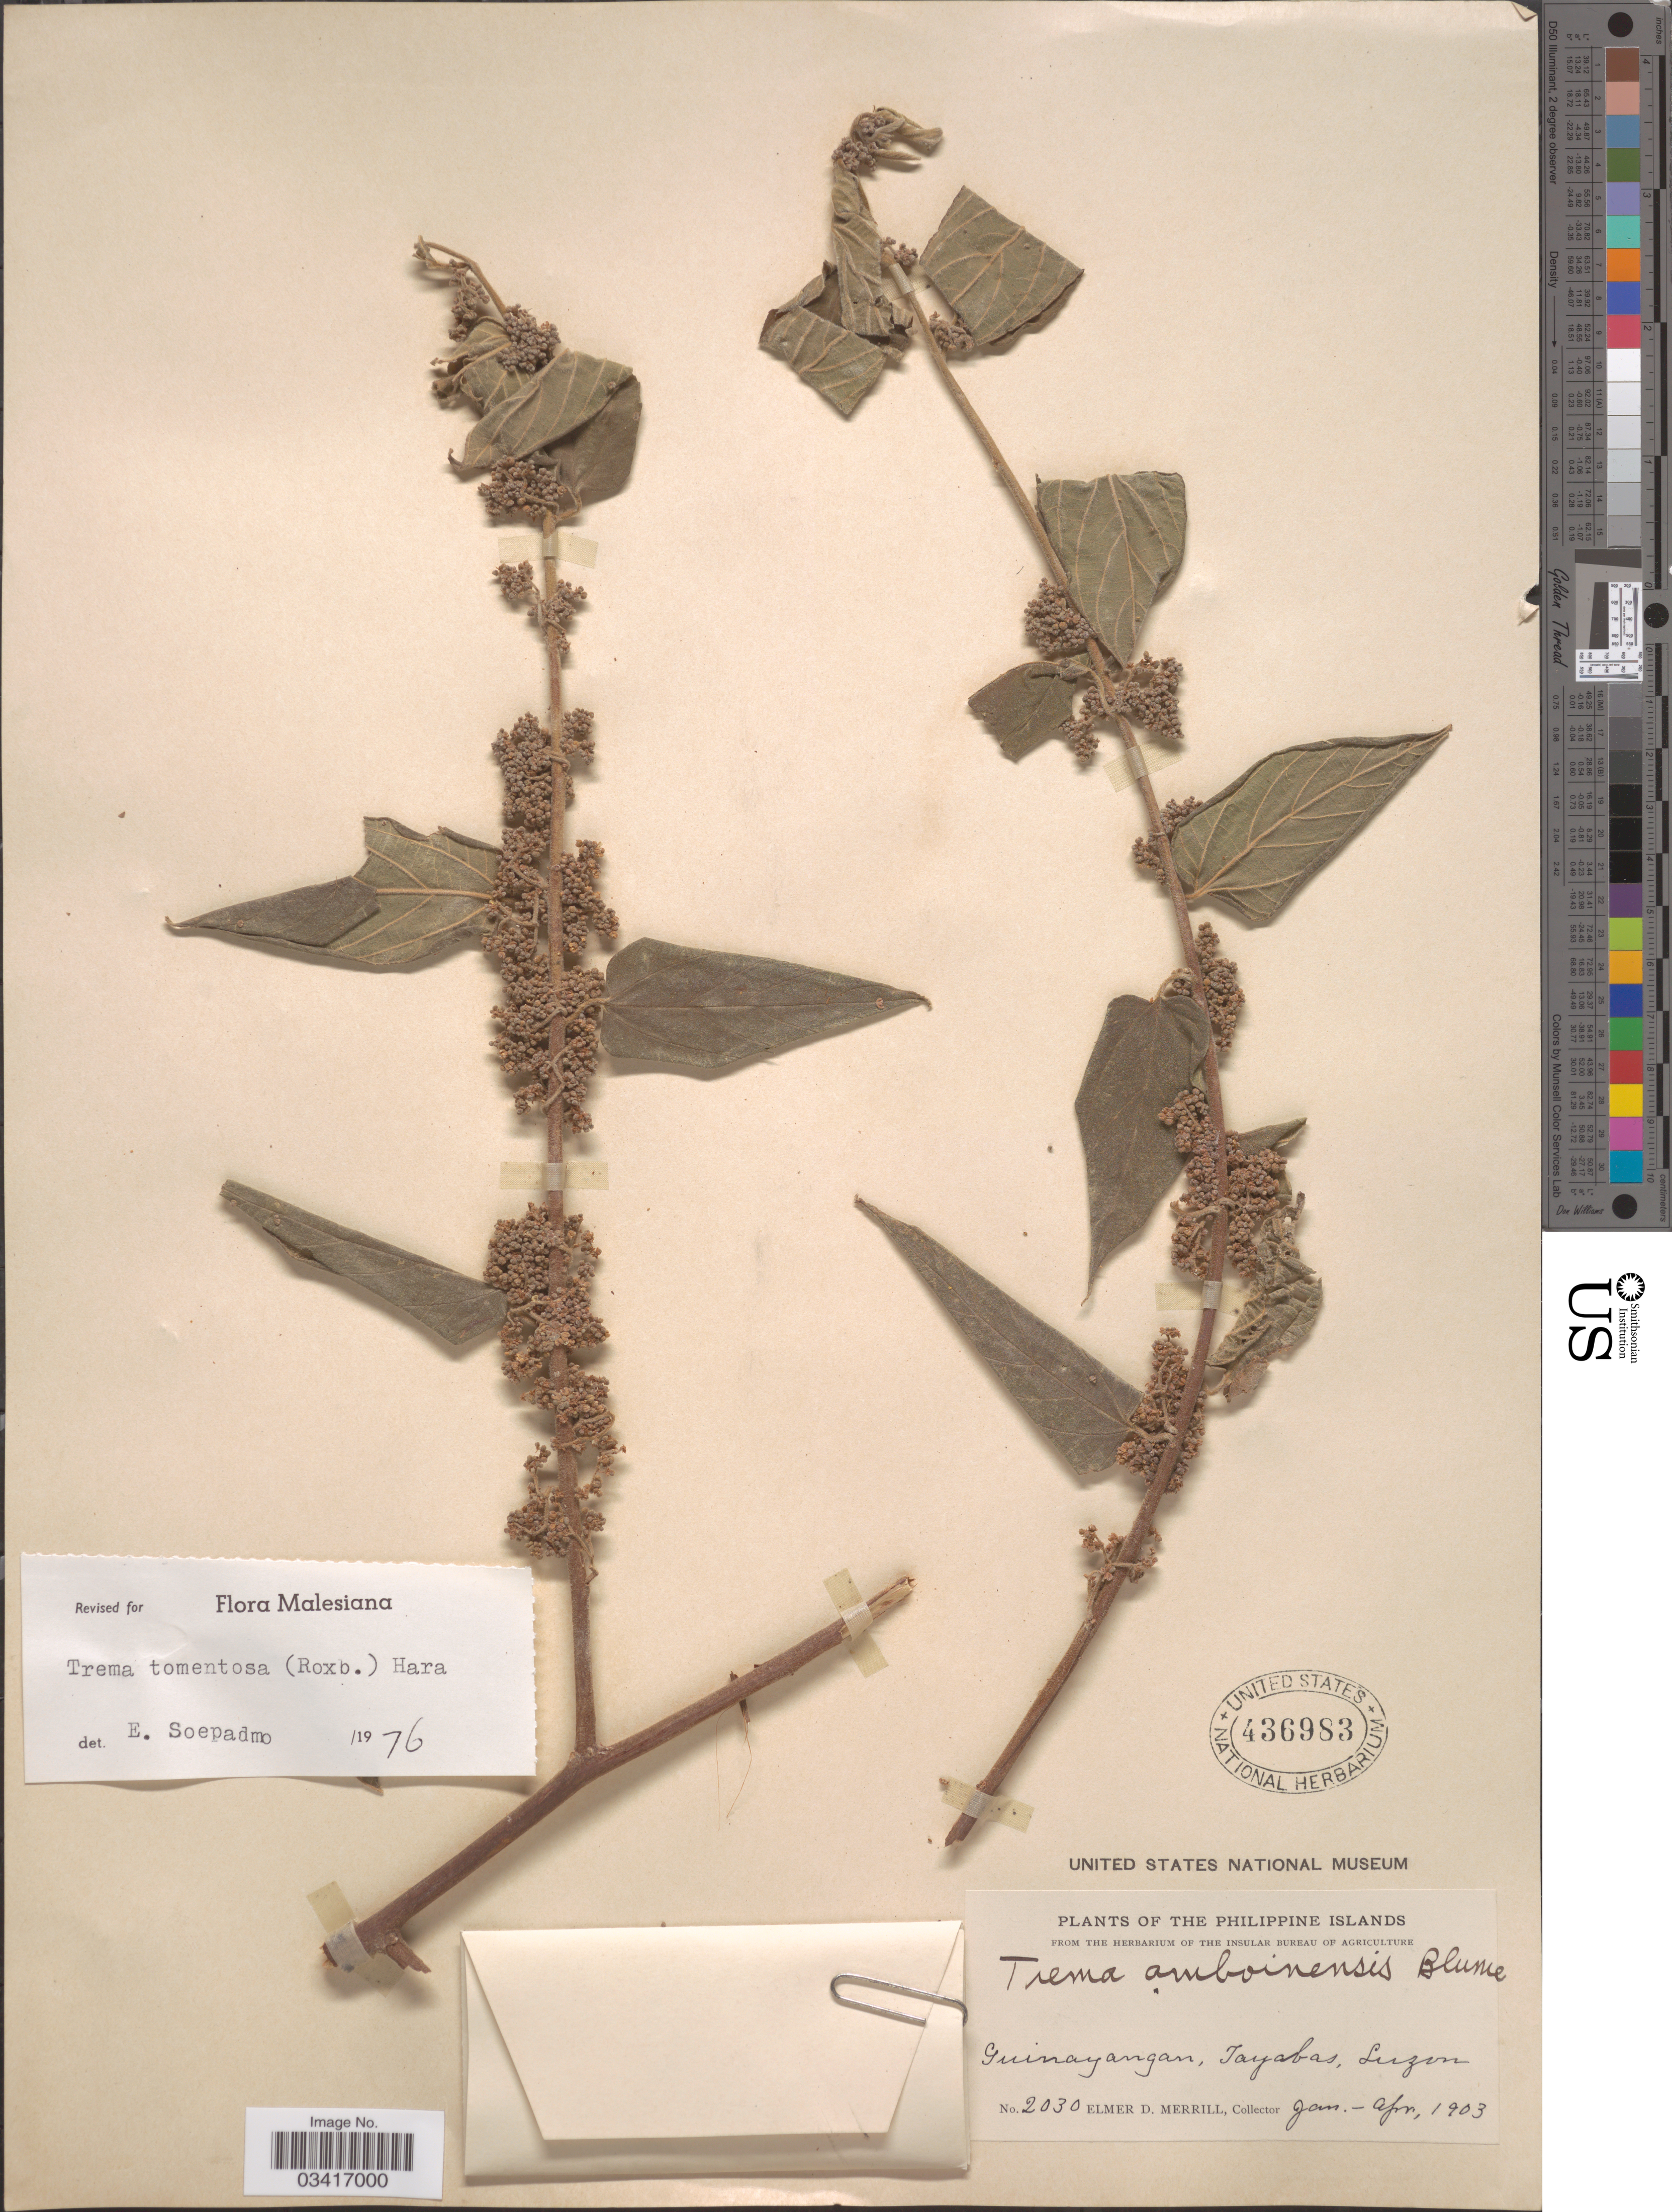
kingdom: Plantae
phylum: Tracheophyta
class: Magnoliopsida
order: Rosales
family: Cannabaceae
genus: Trema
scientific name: Trema tomentosum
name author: (Roxb.) Y. Hara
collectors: E. D. Merrill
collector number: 2030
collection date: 1903-01/1903-04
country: Philippines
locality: Guinayangan, Tayabas, Luzon.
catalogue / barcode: US 436983